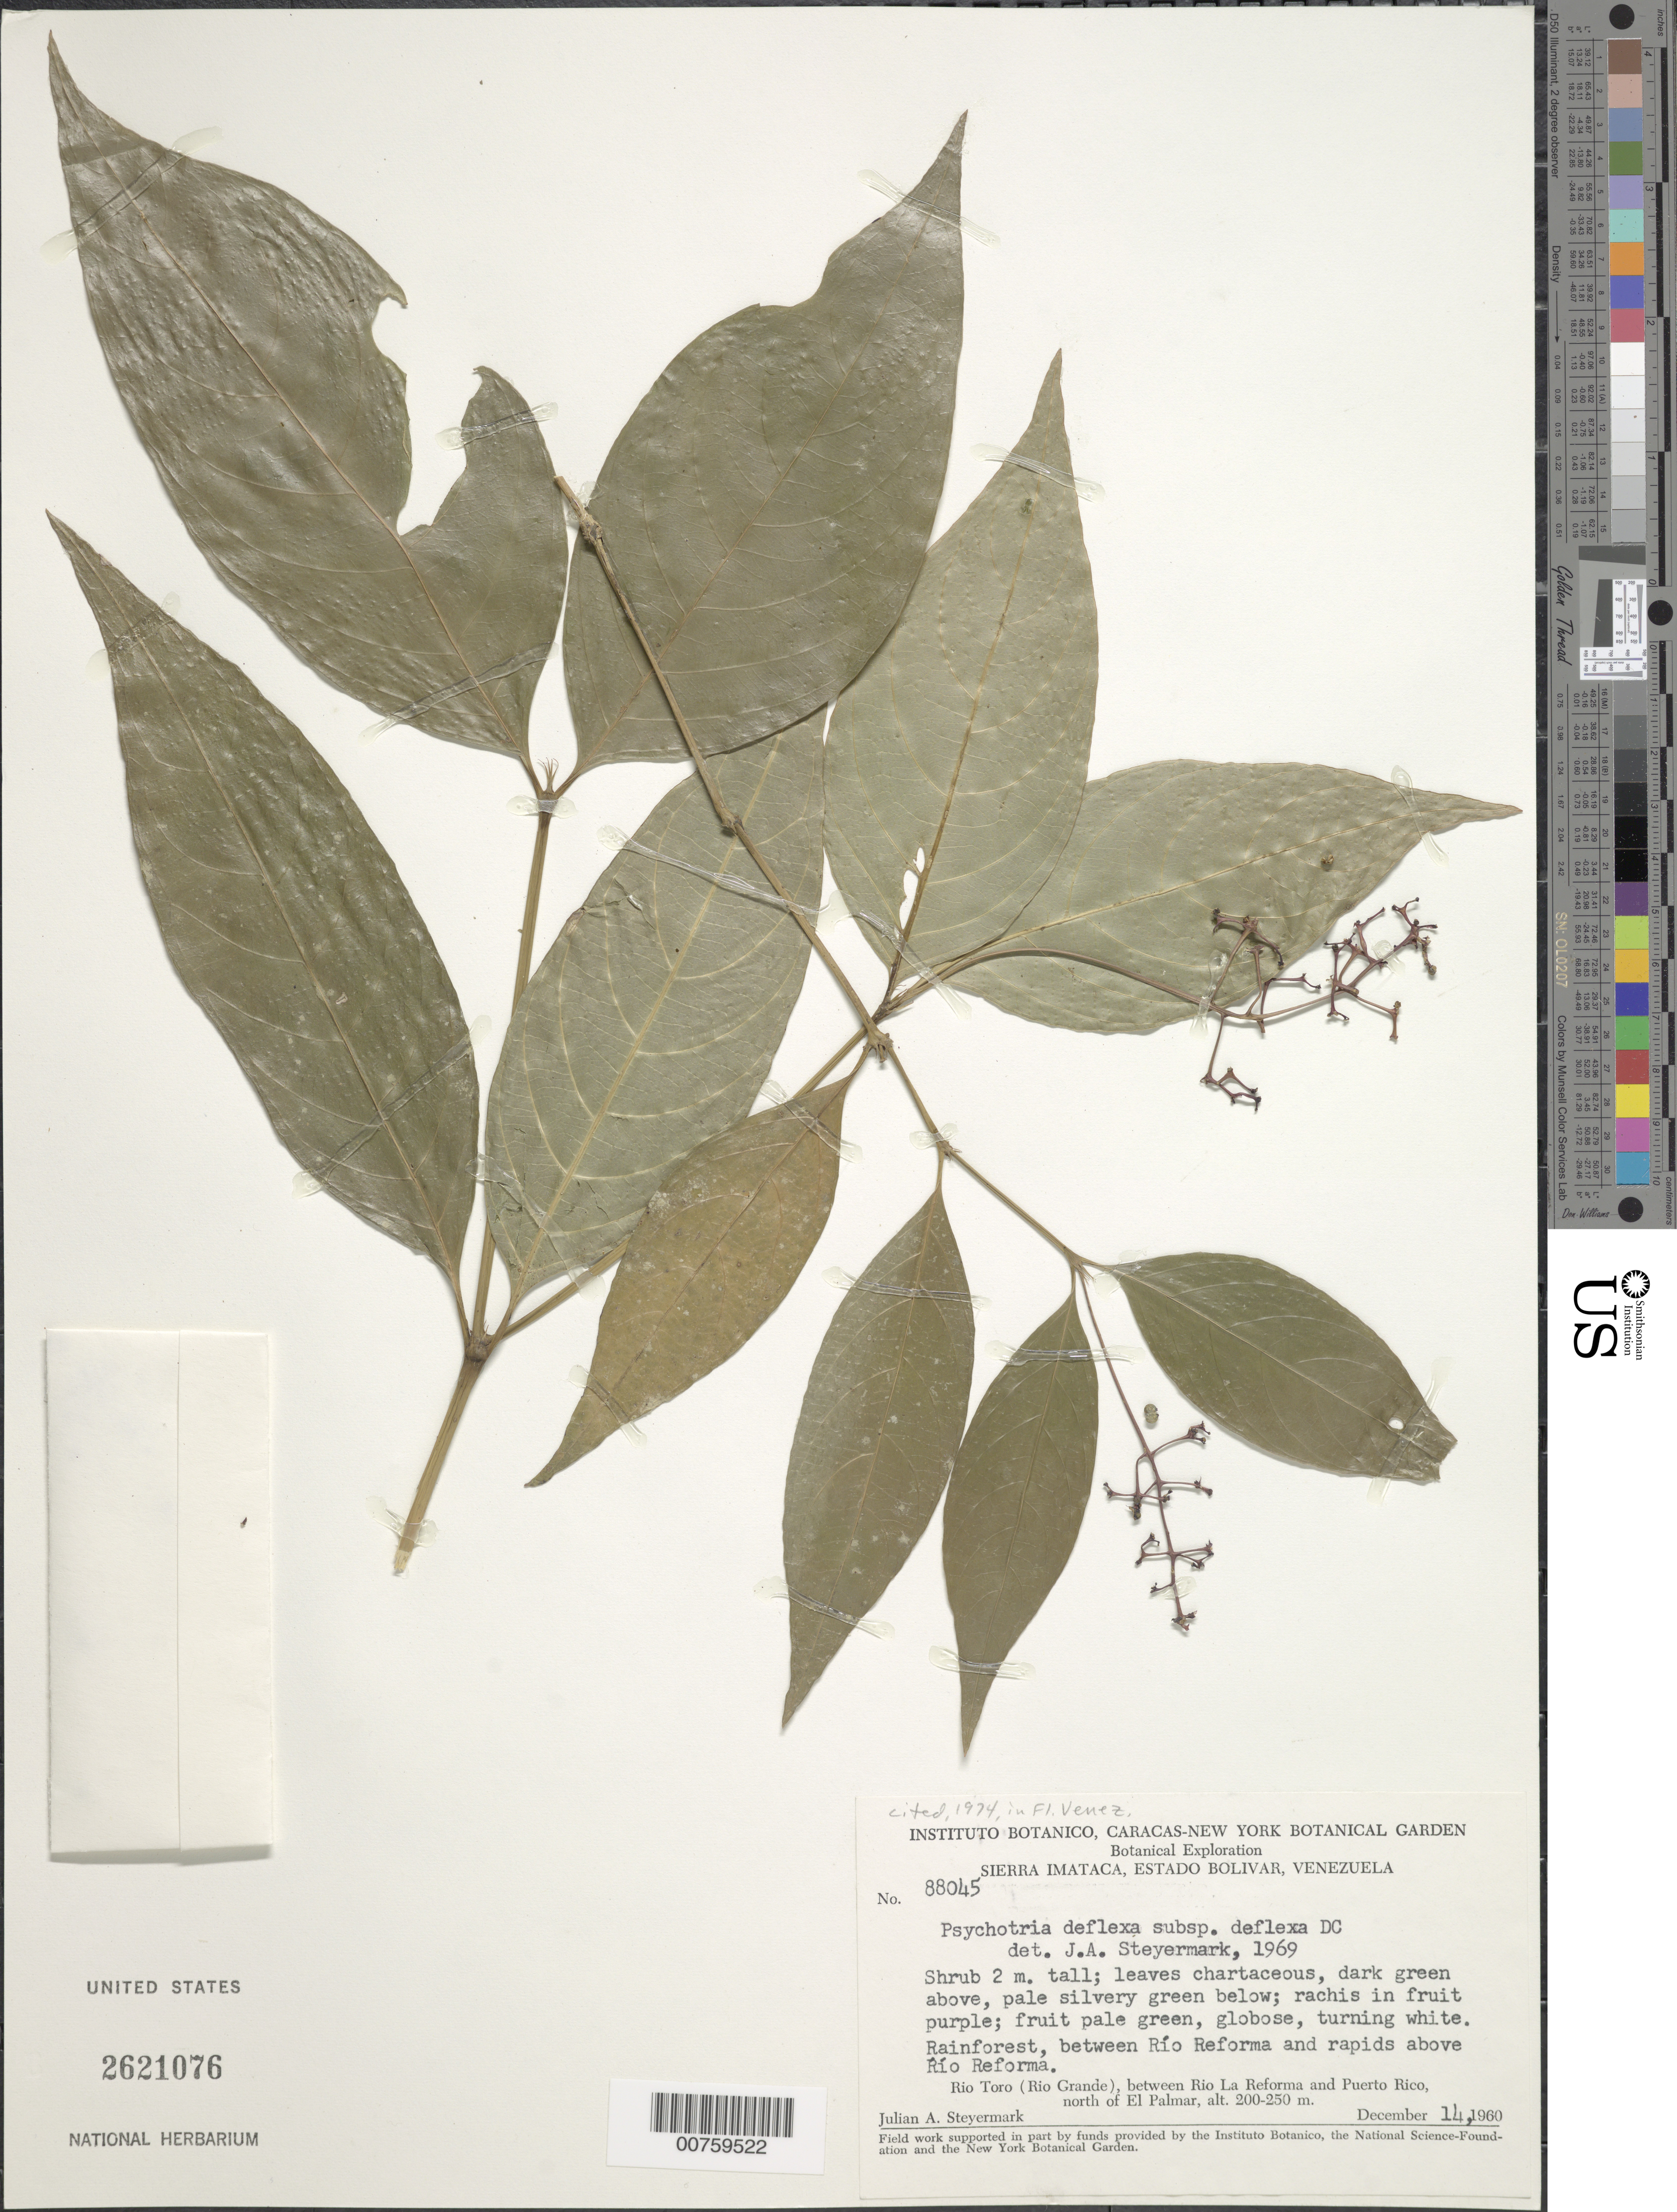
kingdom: Plantae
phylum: Tracheophyta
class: Magnoliopsida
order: Gentianales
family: Rubiaceae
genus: Psychotria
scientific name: Psychotria deflexa subsp. deflexa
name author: DC.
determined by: Steyermark, Julian A., (VEN)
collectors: J. Steyermark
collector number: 88045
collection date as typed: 14-Dec-60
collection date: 1960-12-14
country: Venezuela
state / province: Bolívar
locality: Sierra Imataca; Cerro La Reforma, above junction with Río Reforma with Río Toro (Río Grande), between Río La Reforma and Puerto Rico, N of El Palmar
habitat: Rainforest betw. river & rapids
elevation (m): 200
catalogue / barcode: US 2621076